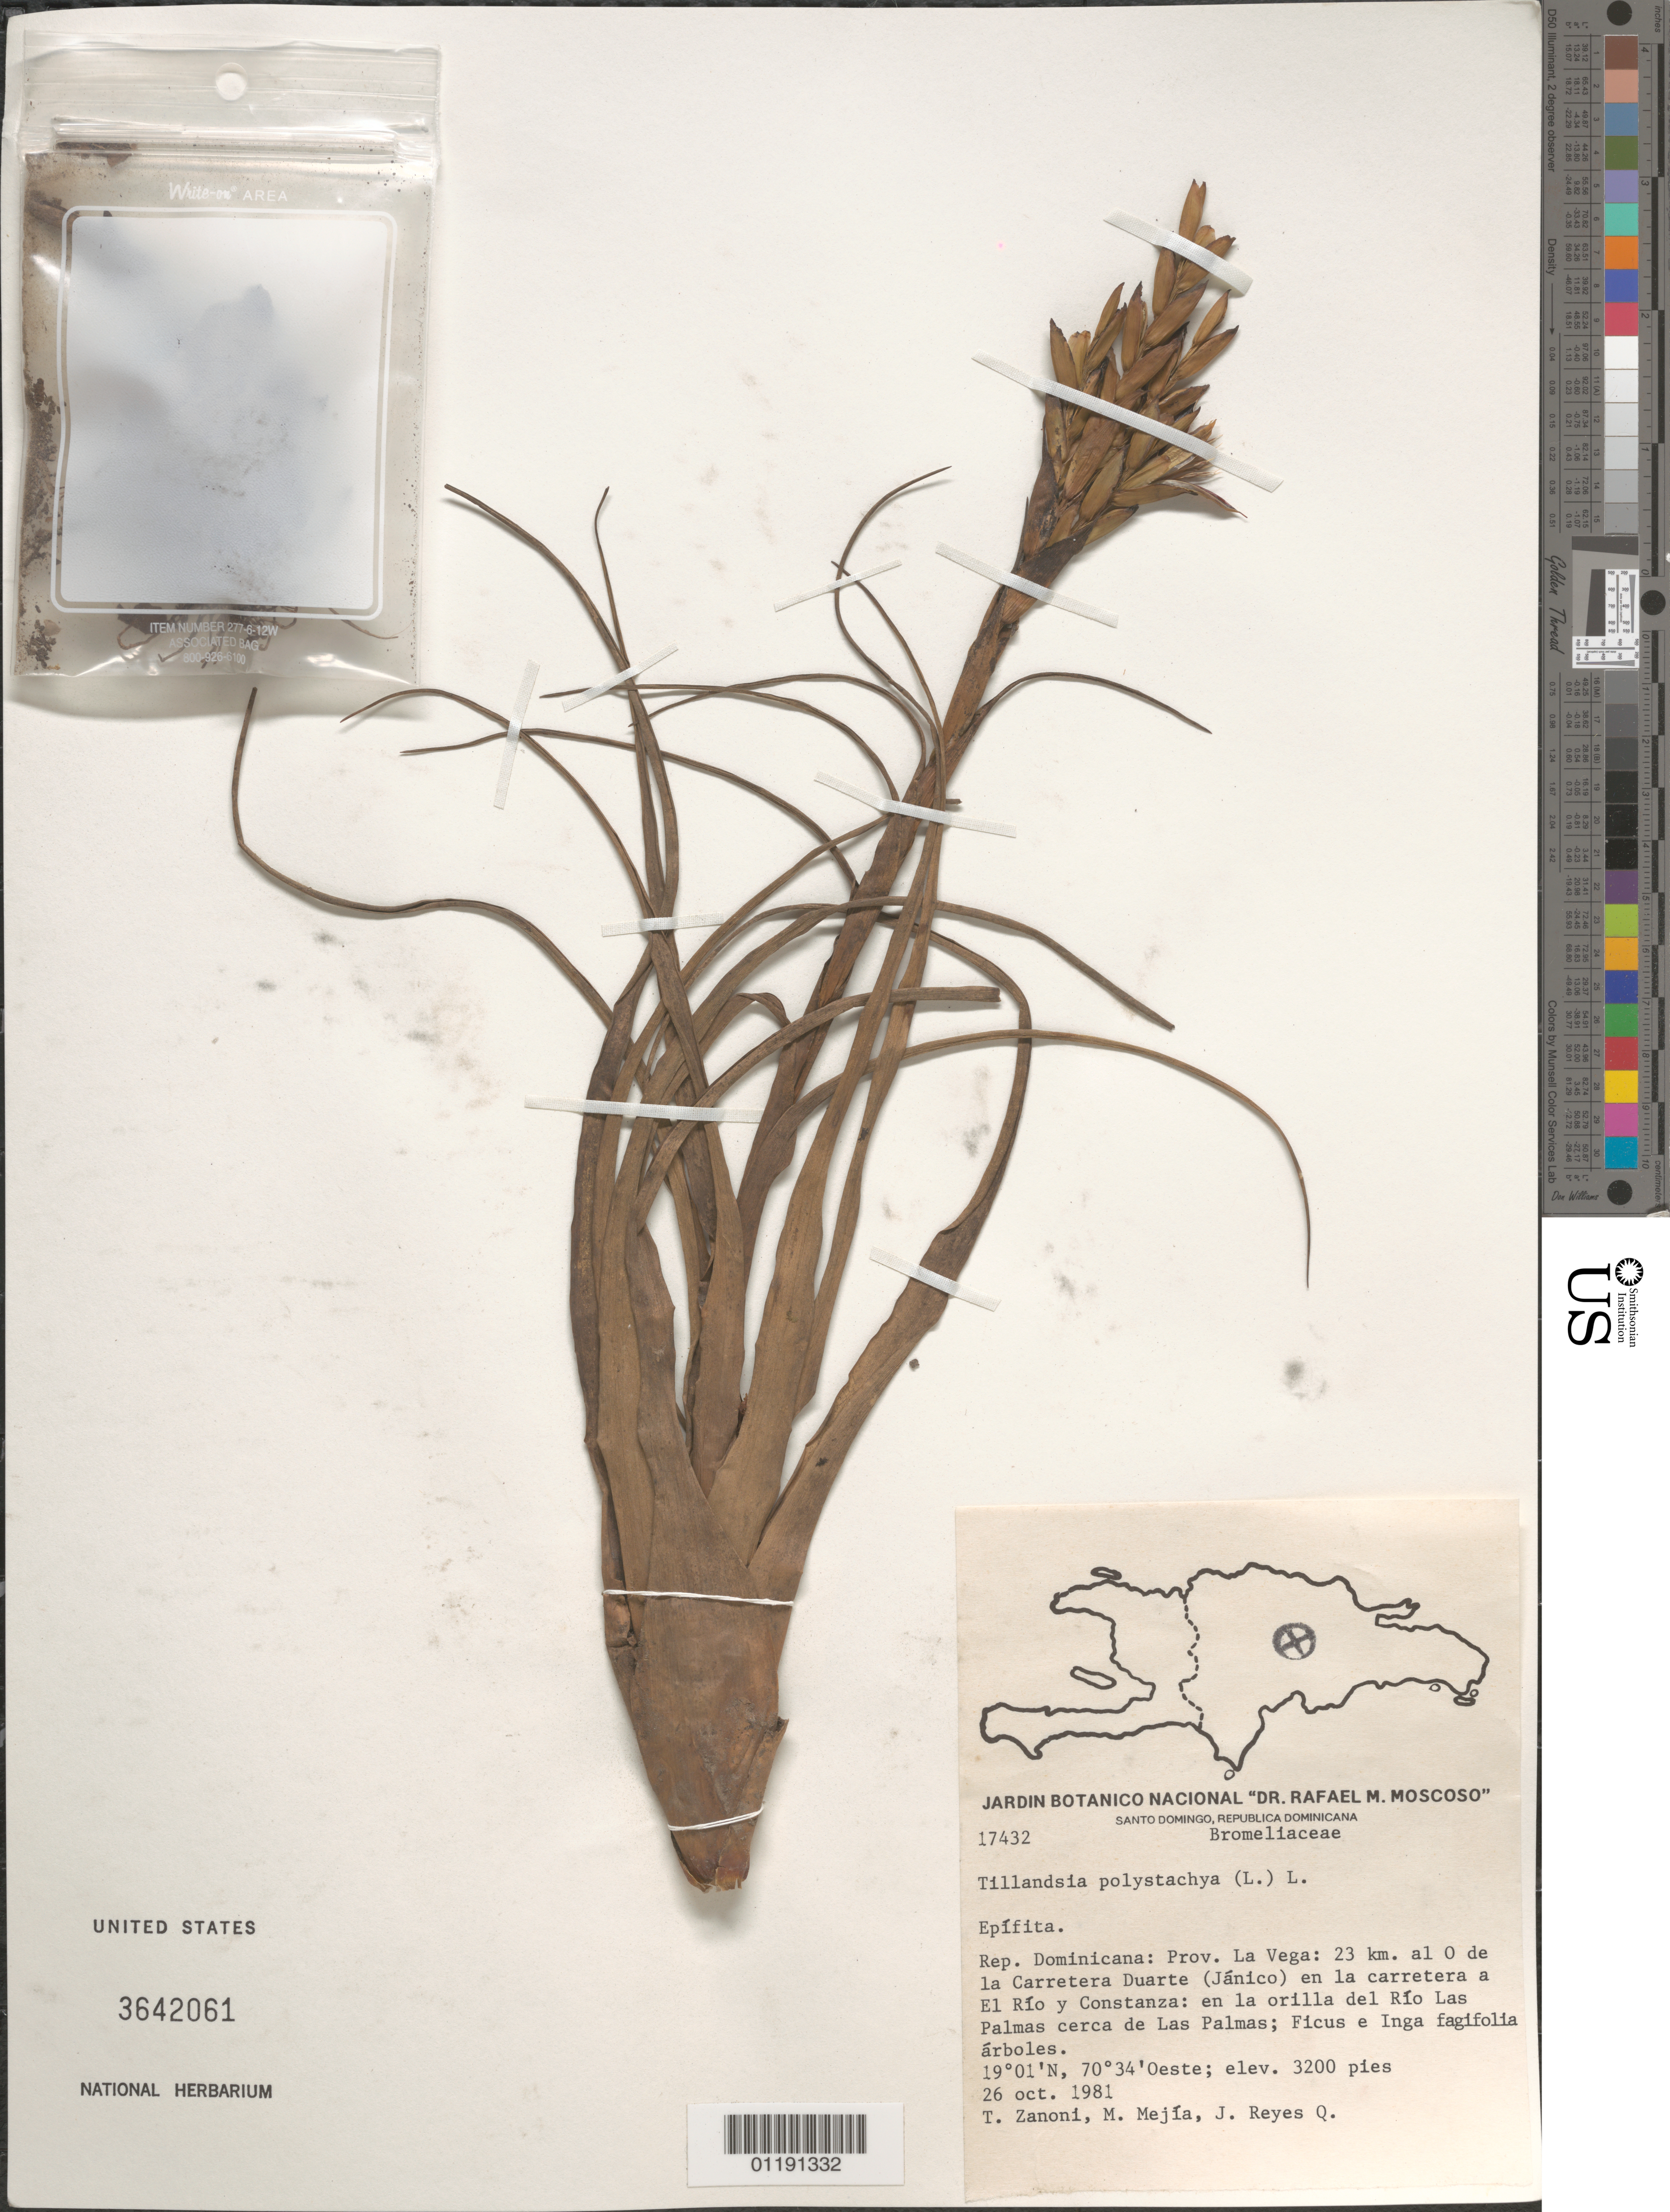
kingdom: Plantae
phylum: Tracheophyta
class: Liliopsida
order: Poales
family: Bromeliaceae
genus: Tillandsia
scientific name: Tillandsia polystachia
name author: (L.) L.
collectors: T. A. Zanoni, M. Mejia & J. Reyes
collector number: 17432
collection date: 1981-10-26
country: Dominican Republic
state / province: La Vega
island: Hispaniola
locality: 23 km. W of Carretera Duarte (Jánico) on the road to El Río and Constanza: on the banks of the Río Las Palmas near Las Palmas.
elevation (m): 975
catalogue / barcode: US 3642061